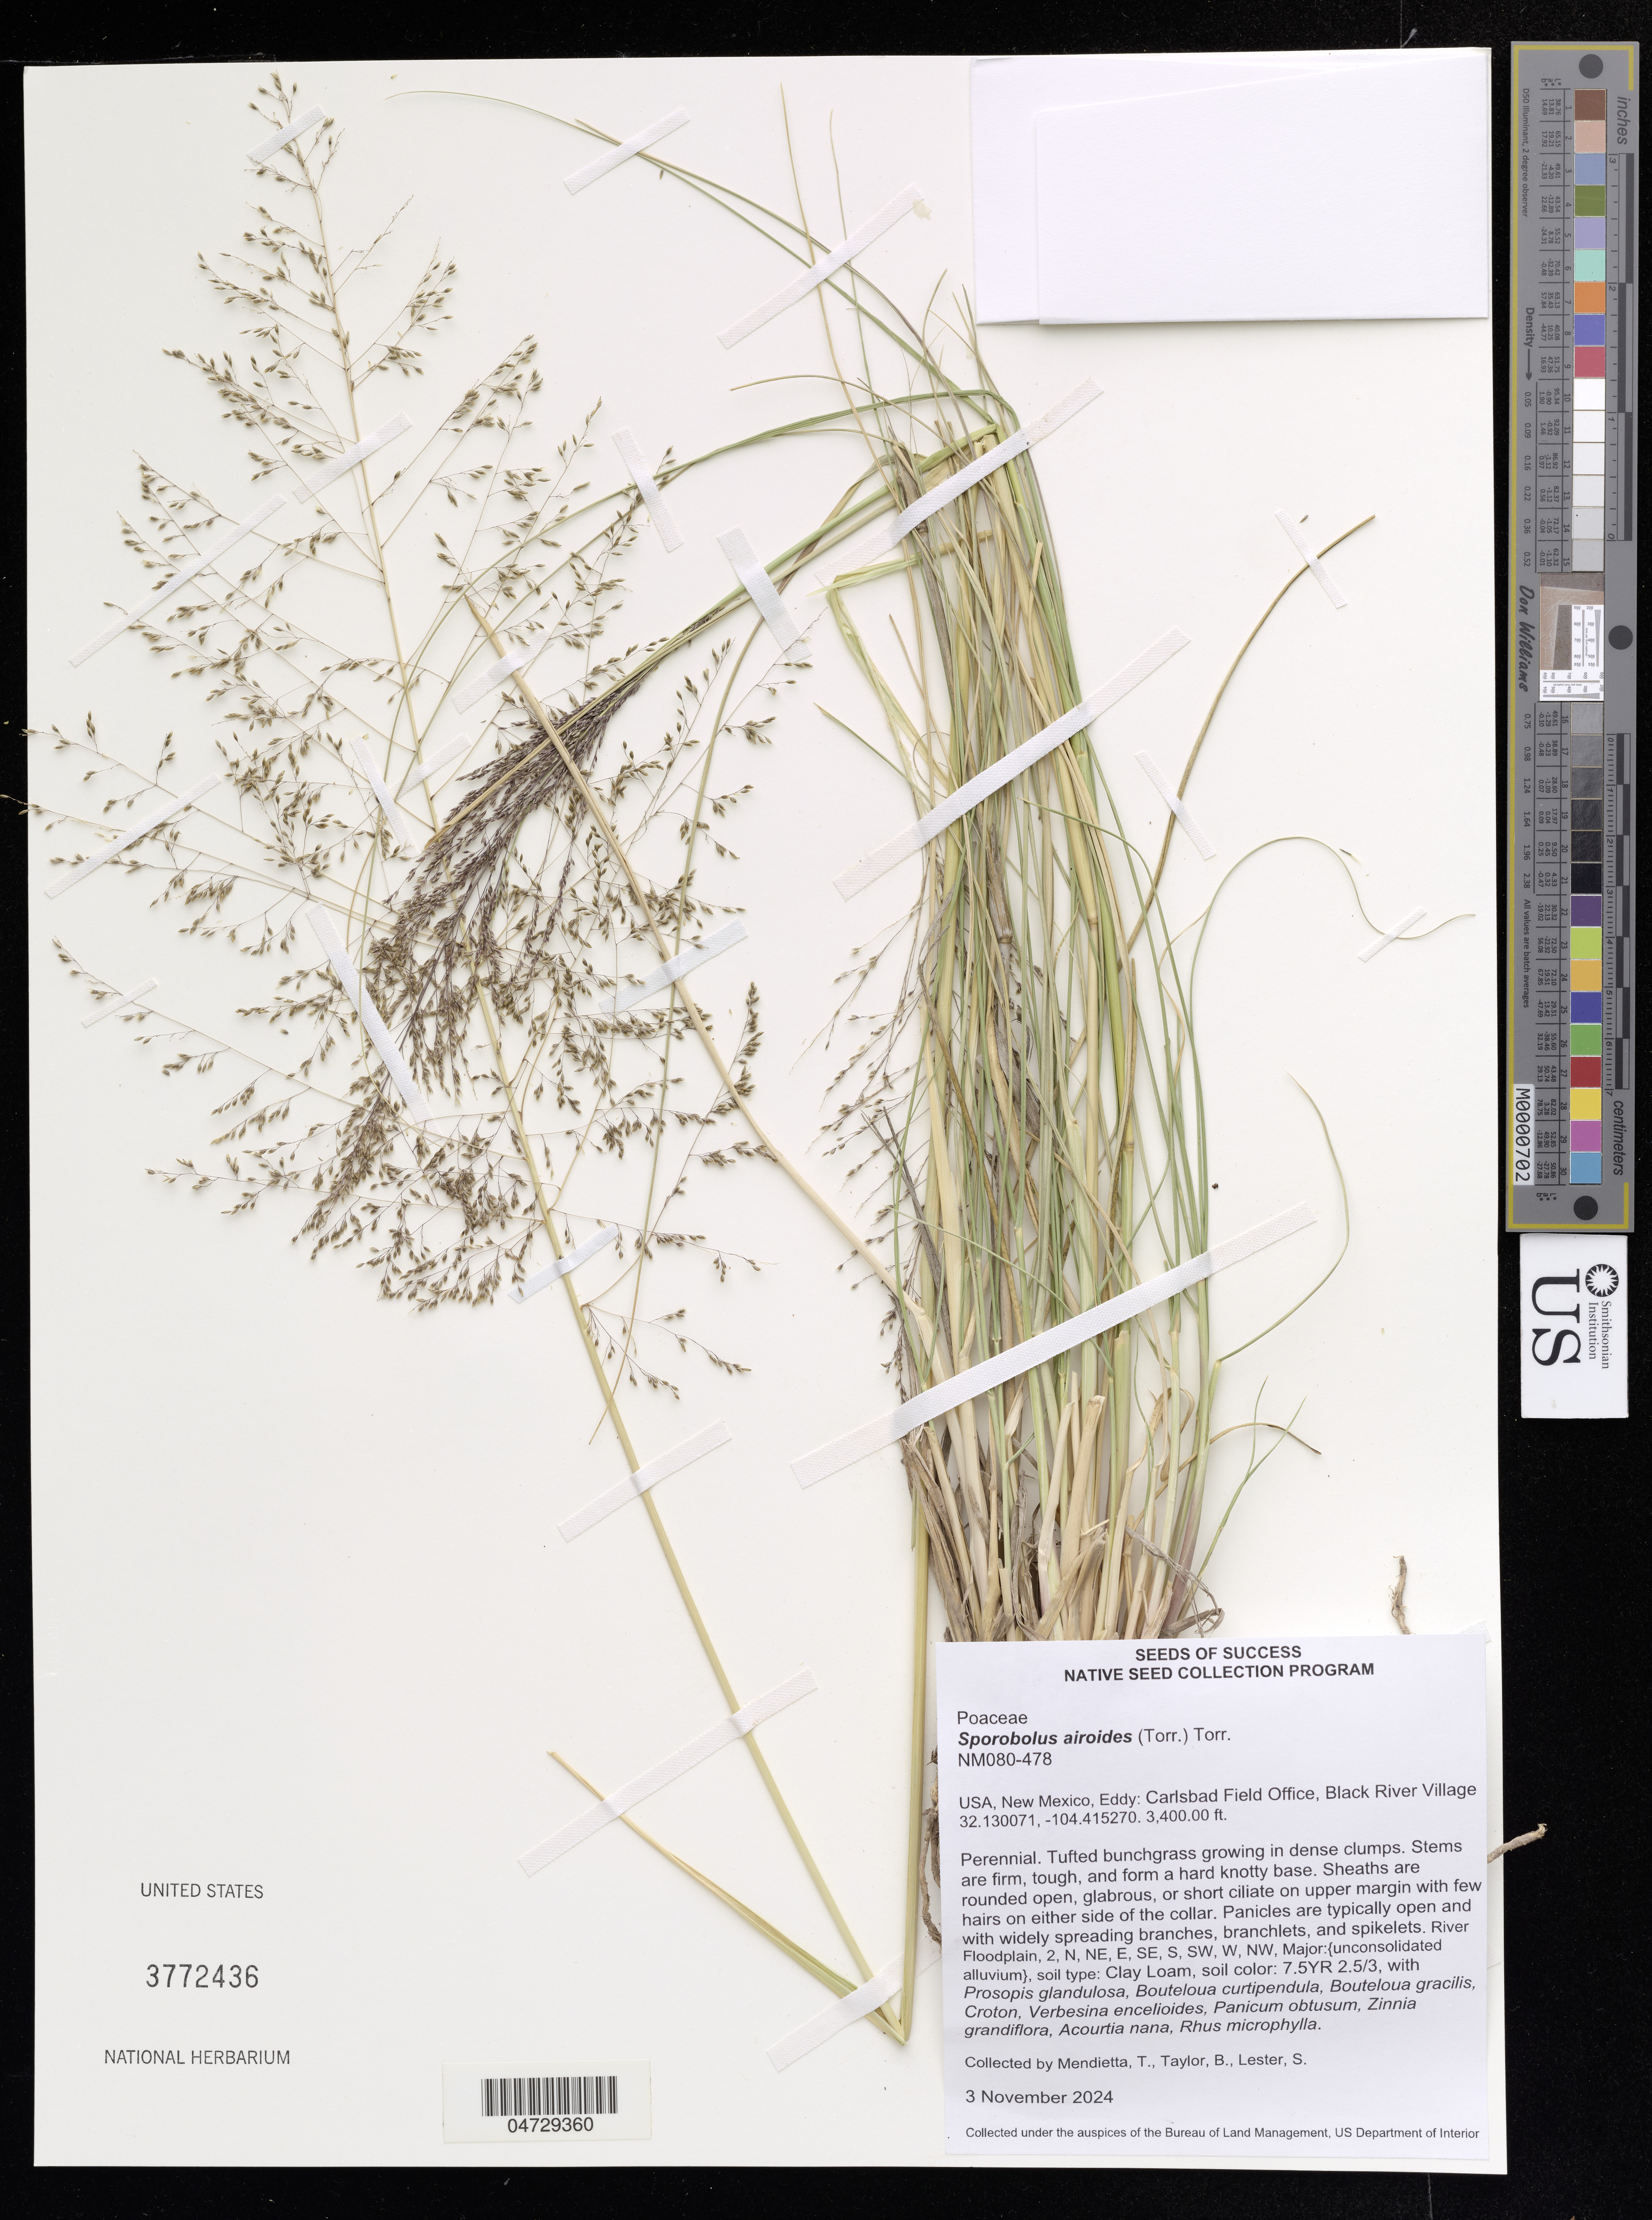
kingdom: Plantae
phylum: Tracheophyta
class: Liliopsida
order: Poales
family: Poaceae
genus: Sporobolus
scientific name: Sporobolus airoides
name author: (Torr.) Torr.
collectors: T. Mendietta, B. Taylor & S. Lester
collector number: NM080-478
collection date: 2024-11-03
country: United States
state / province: New Mexico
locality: USA, New Mexico, Eddy: Carlsbad Field Office, Black River Village.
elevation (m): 1036.32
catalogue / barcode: US 3772436